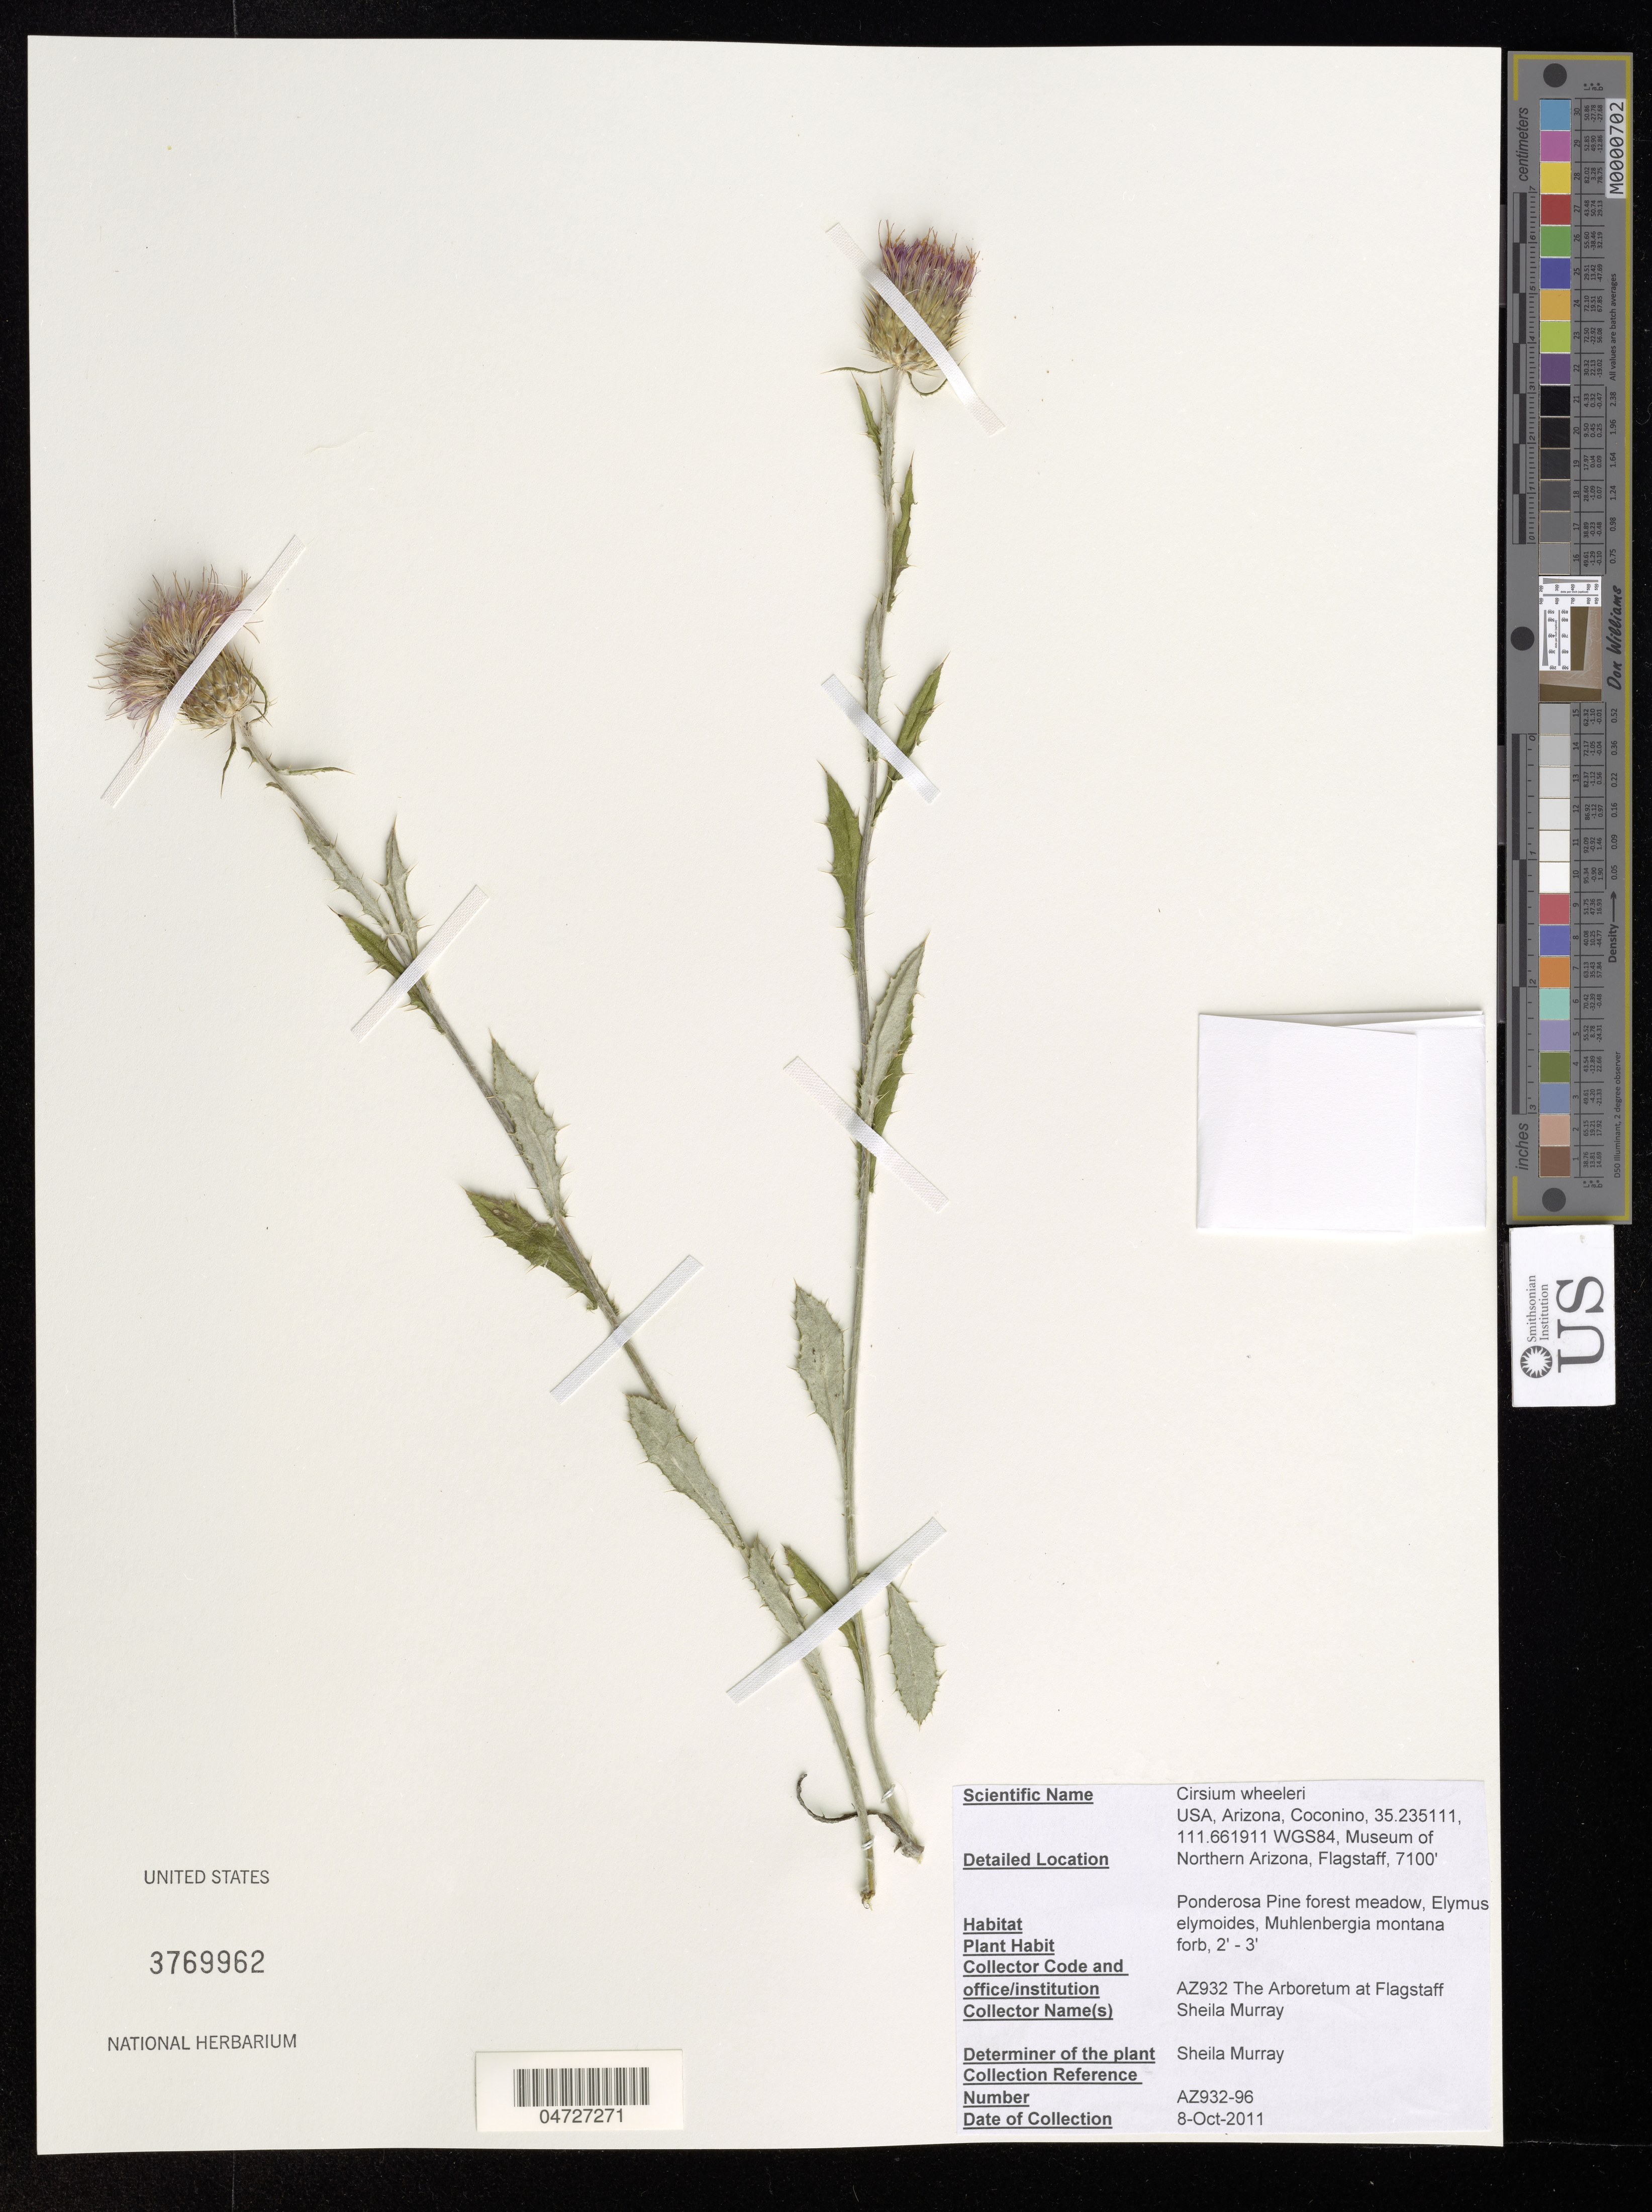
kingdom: Plantae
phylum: Tracheophyta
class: Magnoliopsida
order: Asterales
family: Asteraceae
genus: Cirsium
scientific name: Cirsium wheeleri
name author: (A. Gray) Petr.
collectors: S. Murray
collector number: AZ932-96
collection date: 2011-10-08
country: United States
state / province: Arizona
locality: Coconino, Museum of Northern Arizona, Flagstaff.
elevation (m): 2164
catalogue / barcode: US 3769962